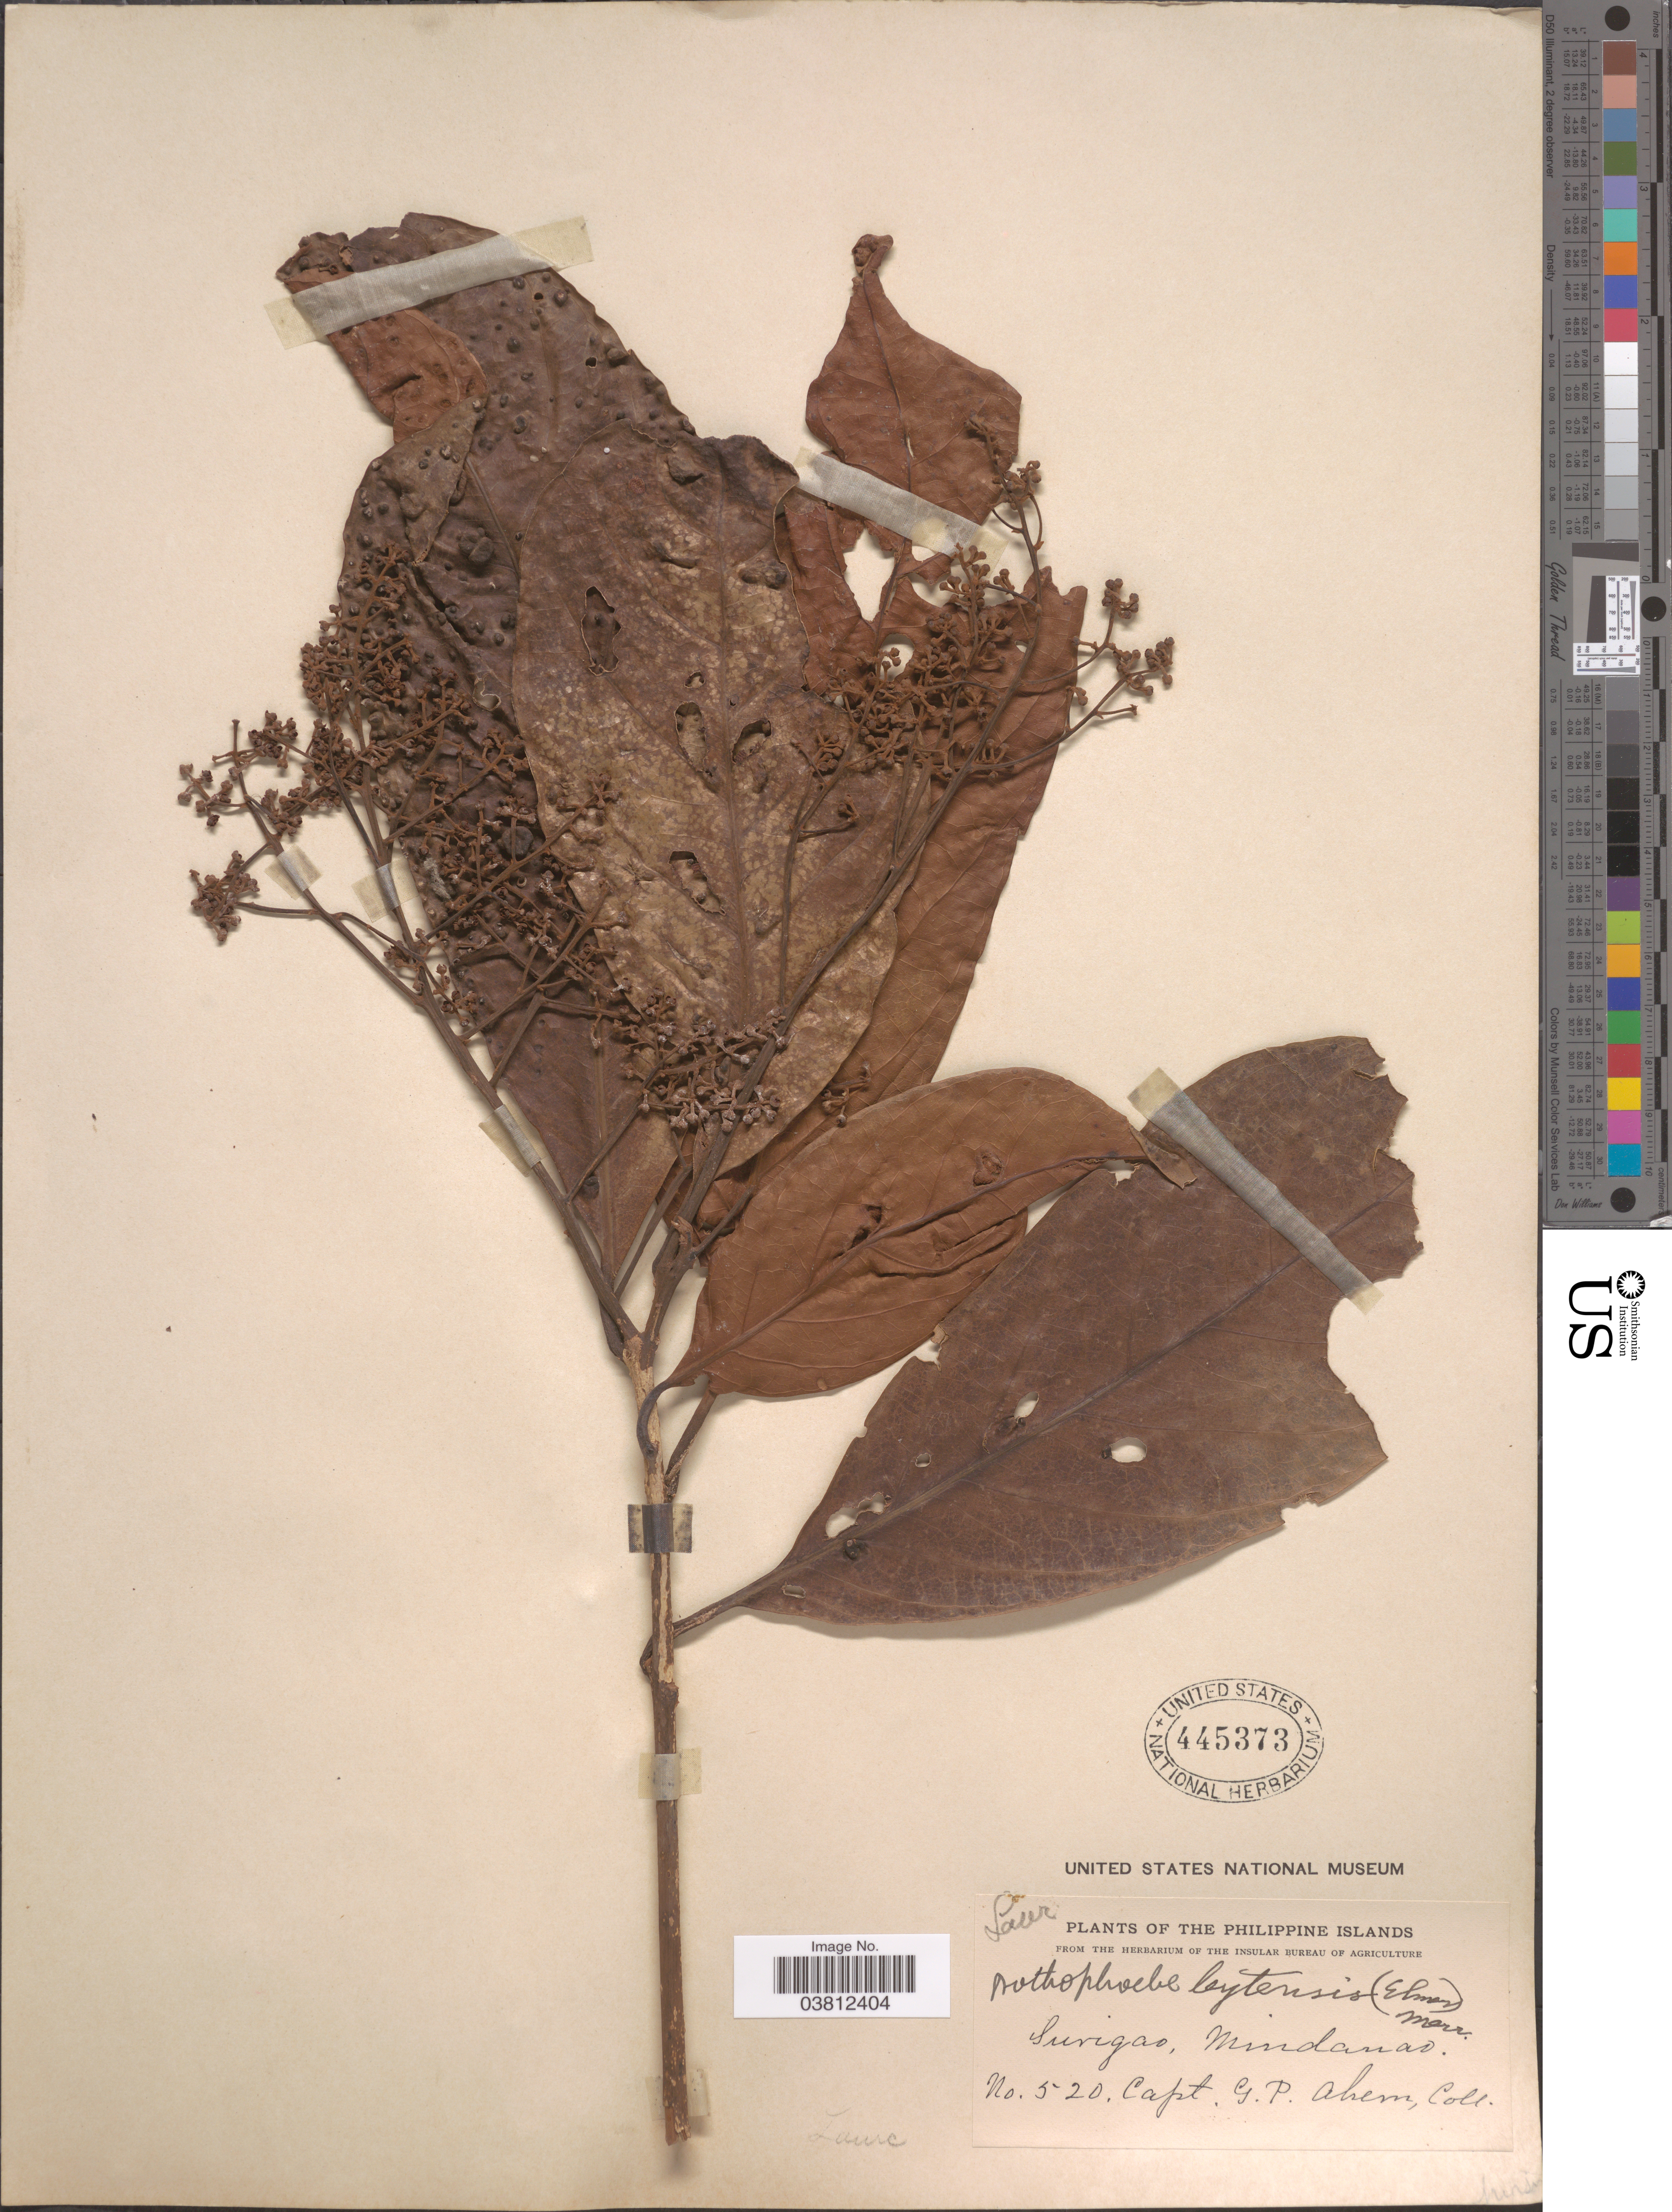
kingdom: Plantae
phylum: Tracheophyta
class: Magnoliopsida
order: Laurales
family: Lauraceae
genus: Nothaphoebe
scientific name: Nothaphoebe leytensis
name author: (Elmer) Merr.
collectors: G. Ahern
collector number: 520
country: Philippines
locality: Surigao. Mindanao.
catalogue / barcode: US 445373